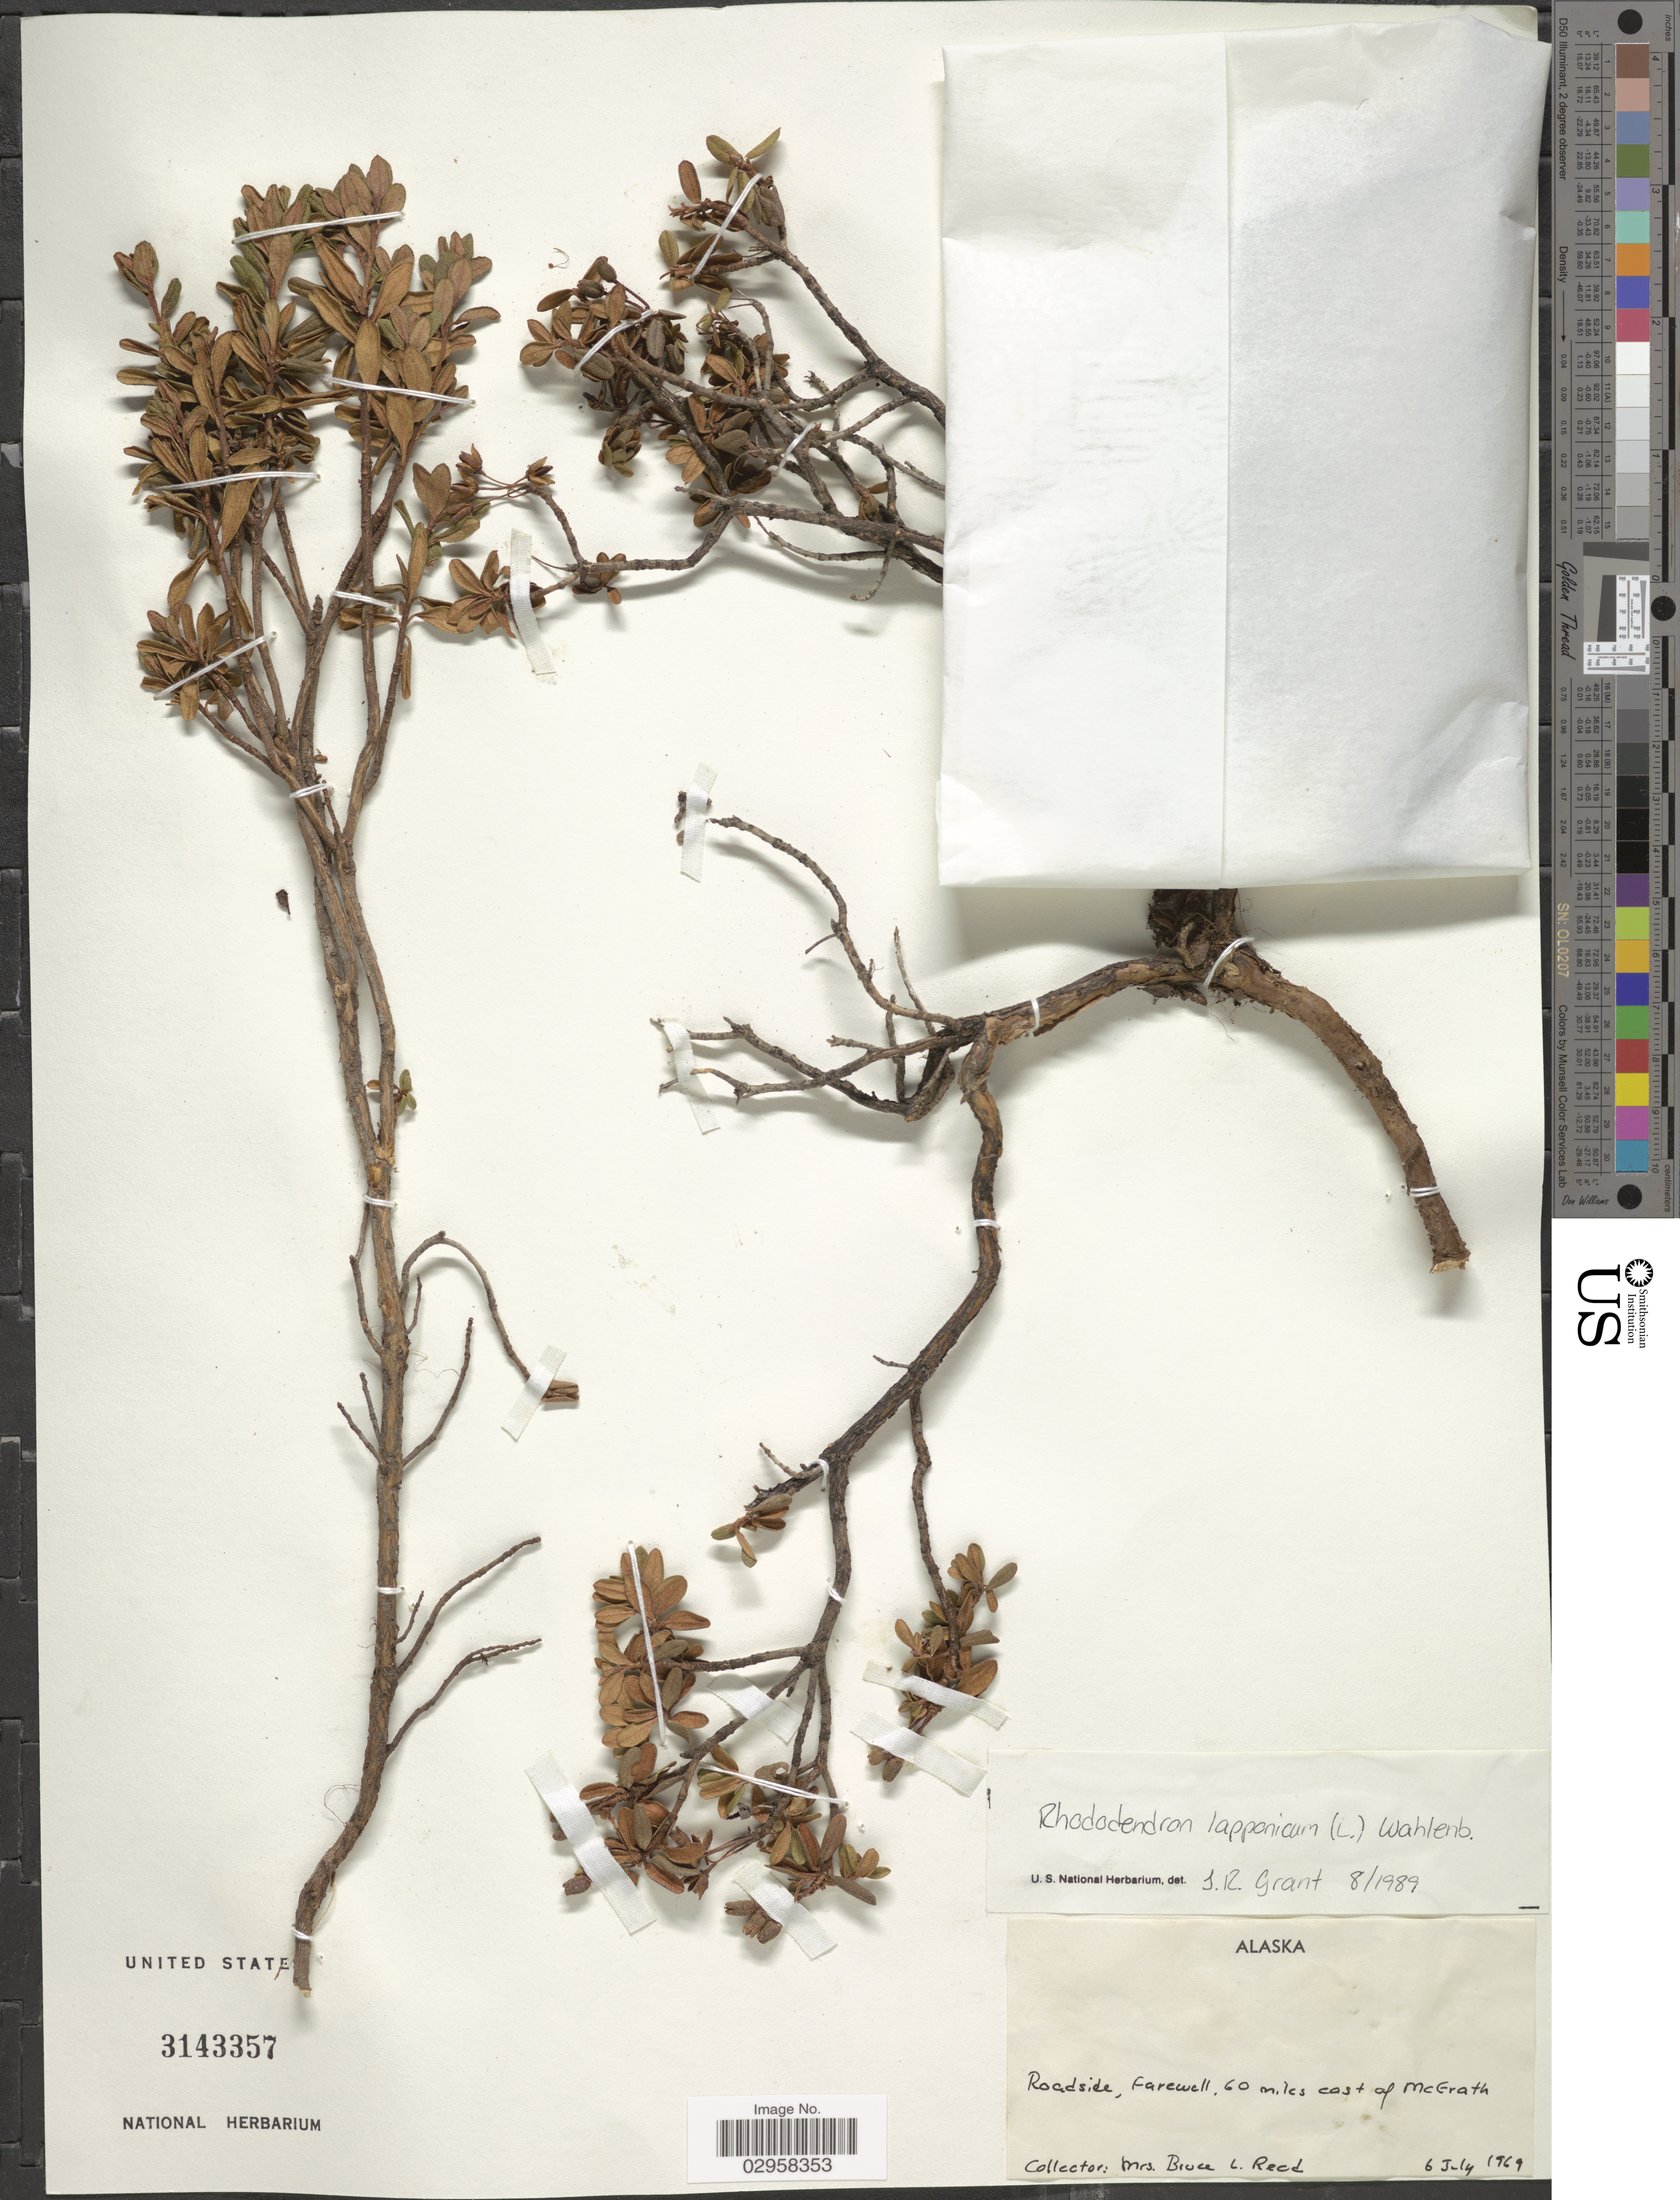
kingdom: Plantae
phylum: Tracheophyta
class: Magnoliopsida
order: Ericales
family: Ericaceae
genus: Rhododendron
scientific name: Rhododendron lapponicum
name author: (L.) Wahlenb.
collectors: B. Reed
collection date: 1969-07-06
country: United States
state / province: Alaska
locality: Roadside, farewell, 60 miles east of McGrath.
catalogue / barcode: US 3143357